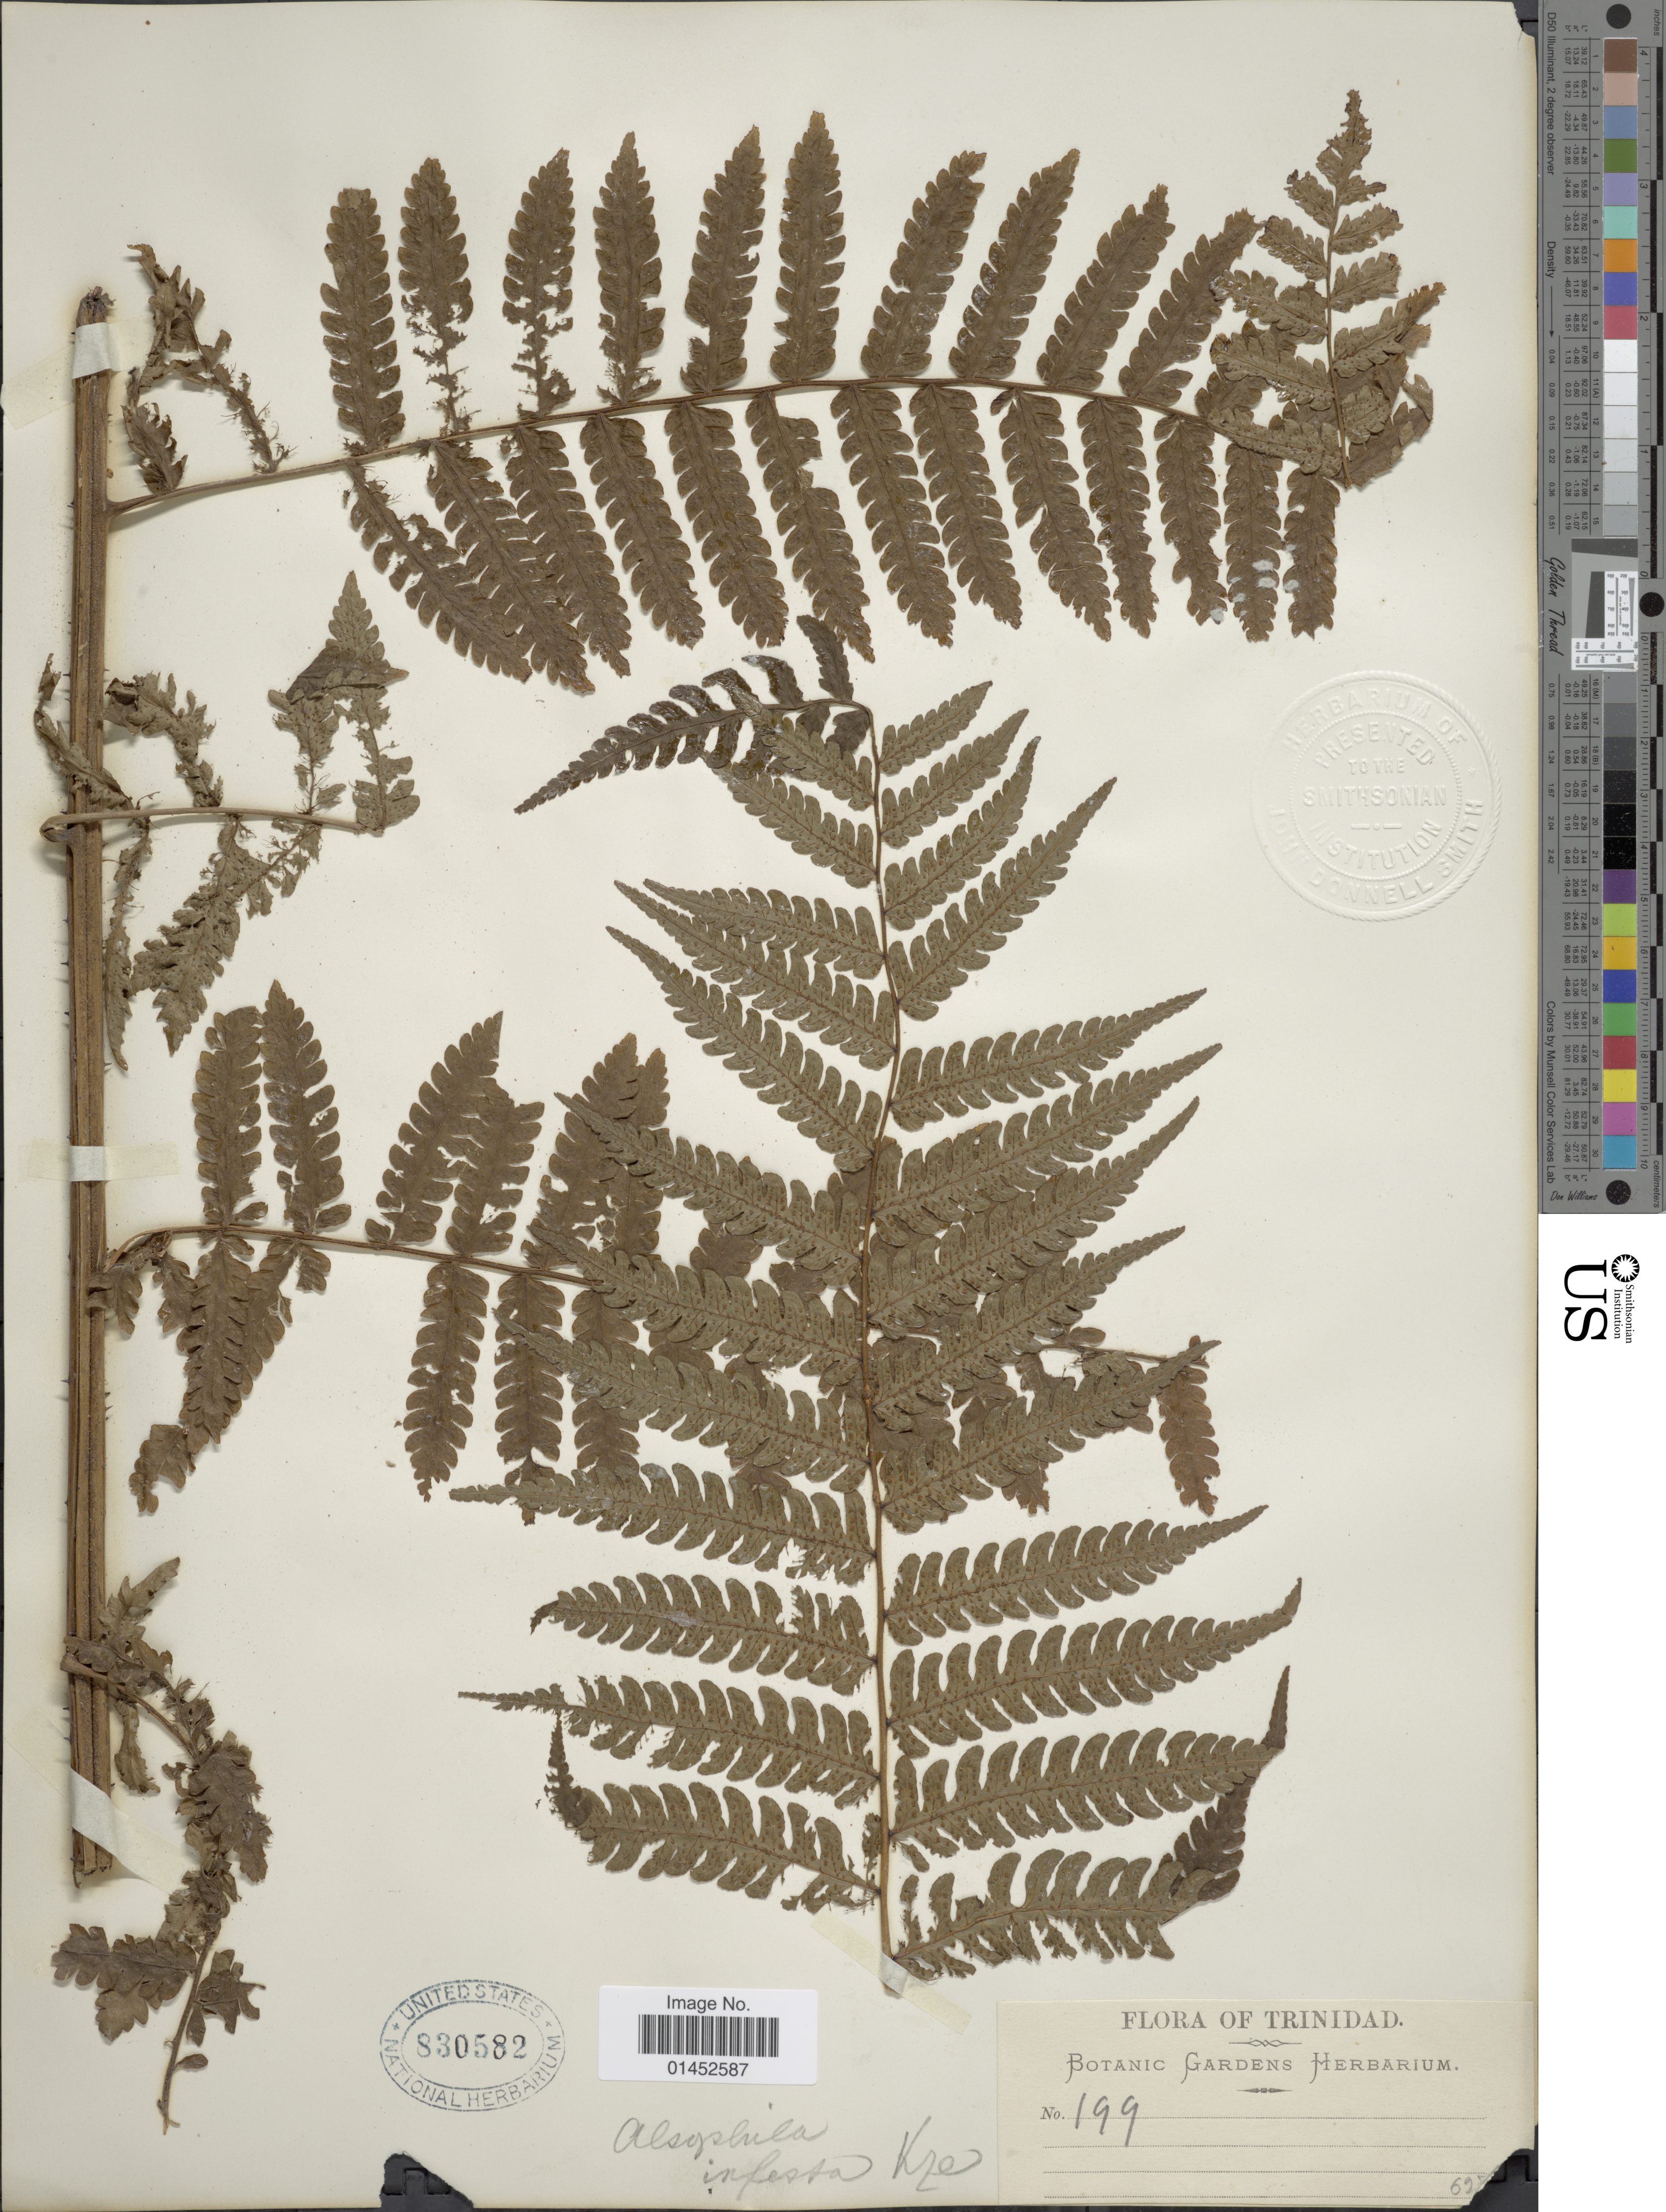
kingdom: Plantae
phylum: Tracheophyta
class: Polypodiopsida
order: Cyatheales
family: Cyatheaceae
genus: Cyathea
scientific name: Cyathea pungens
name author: (Willd.) Domin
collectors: Botanic Gardens Herbarium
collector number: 199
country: Trinidad and Tobago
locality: Trinindad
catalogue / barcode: US 830582